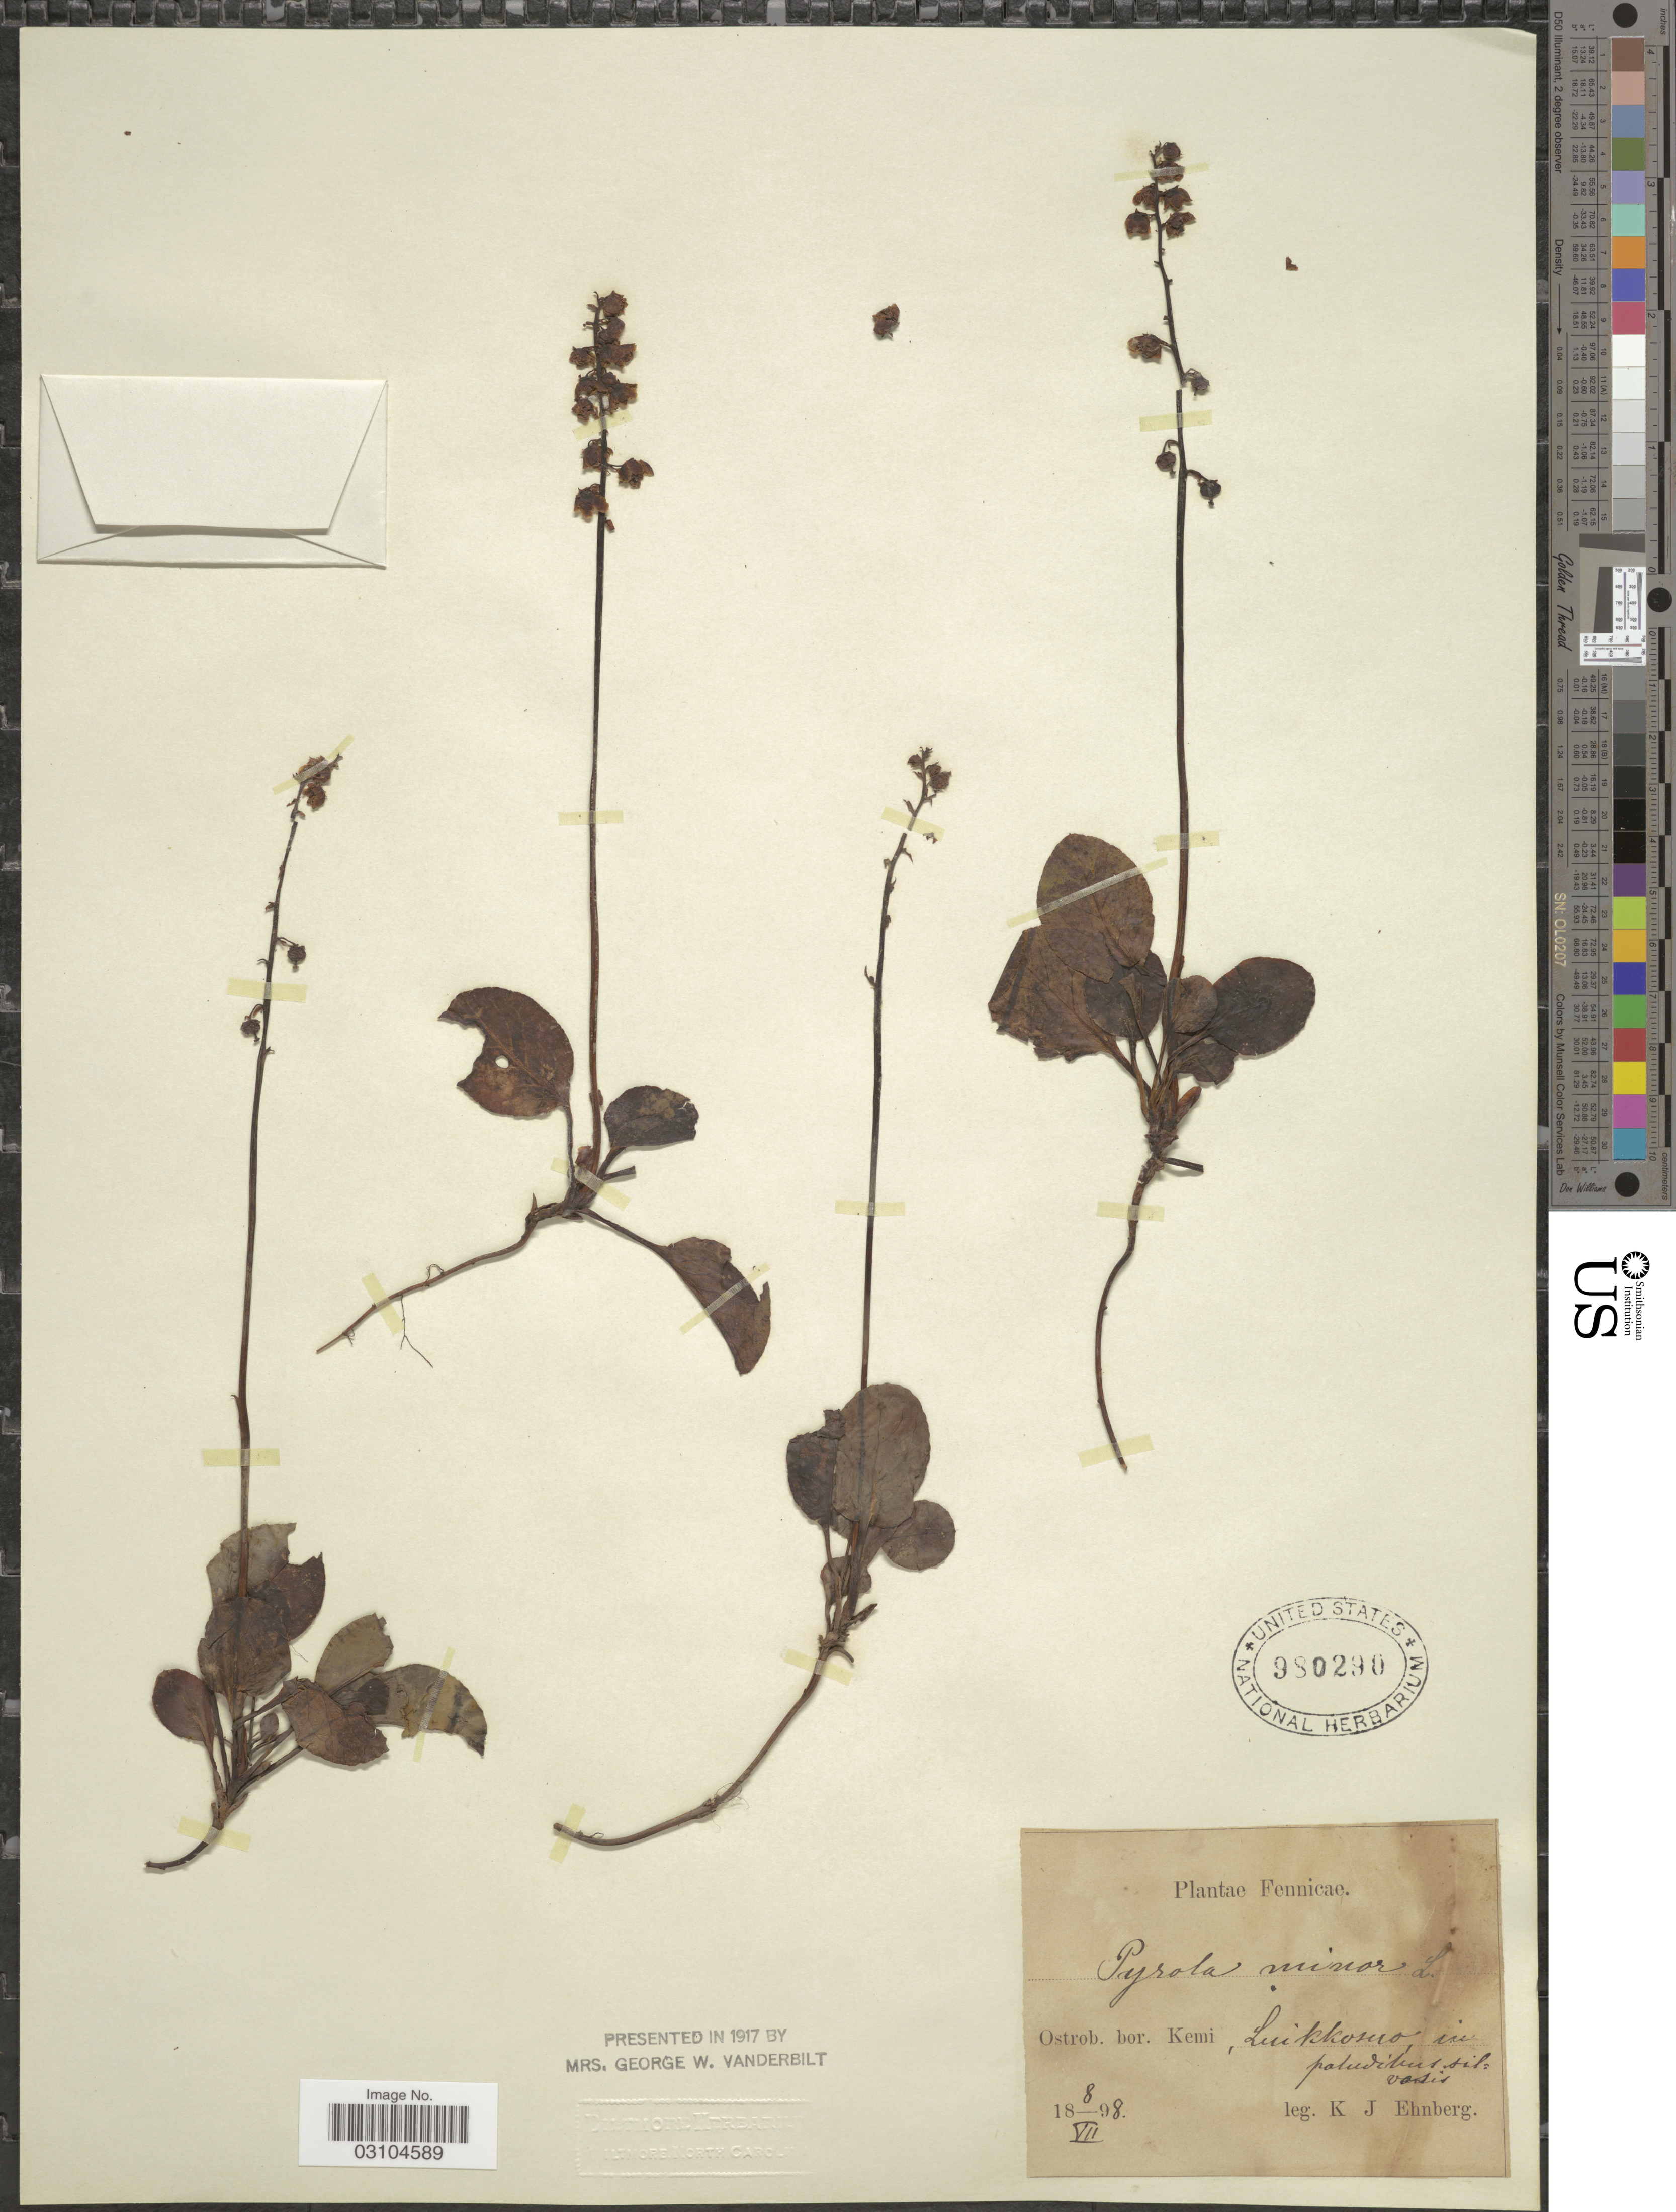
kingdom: Plantae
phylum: Tracheophyta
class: Magnoliopsida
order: Ericales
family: Ericaceae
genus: Pyrola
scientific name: Pyrola minor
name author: L.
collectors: K. Ehnberg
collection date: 1898-07-08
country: Finland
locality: Fennicae. Ostrob. bor. Kemi, Luikkomo.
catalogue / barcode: US 980290